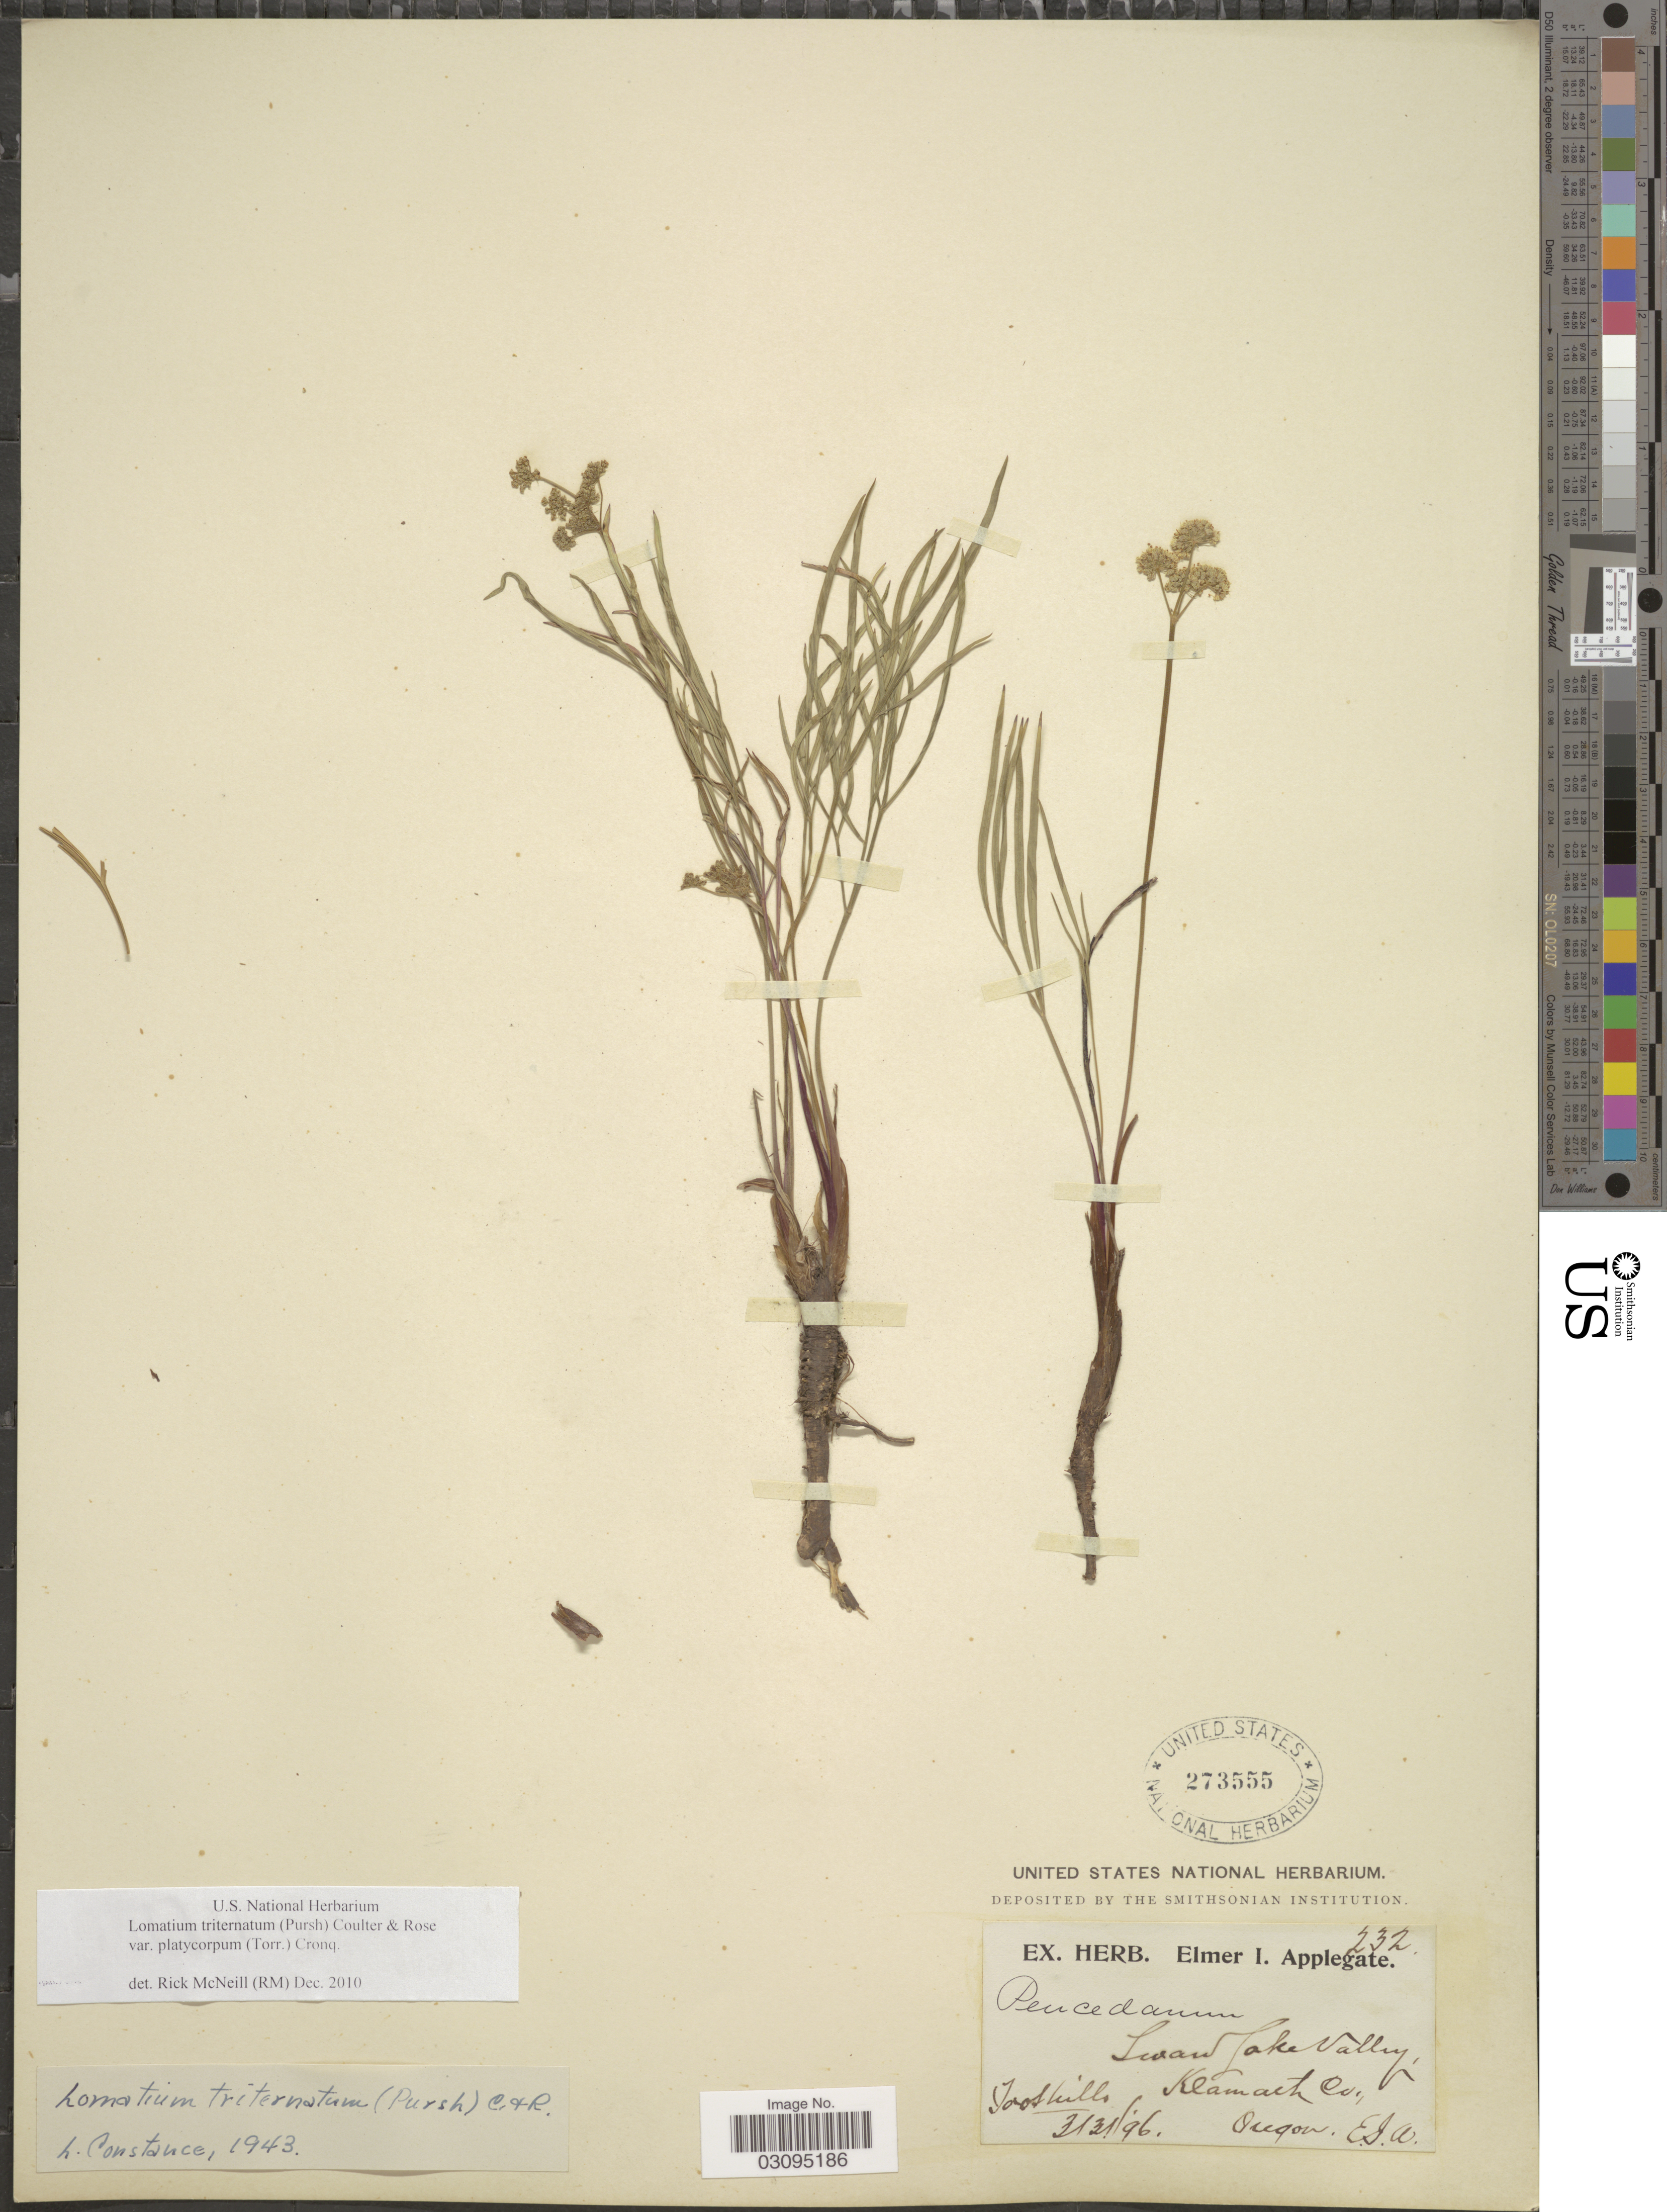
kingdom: Plantae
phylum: Tracheophyta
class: Magnoliopsida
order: Apiales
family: Apiaceae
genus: Lomatium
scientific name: Lomatium triternatum var. platycarpum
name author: (Torr.) B. Boivin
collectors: E. I. Applegate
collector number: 232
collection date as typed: Transcribed d/m/y: 31/3/96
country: United States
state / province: Oregon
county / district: Klamath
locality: Swan Lake Valley, Klamath Co.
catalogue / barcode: US 273555